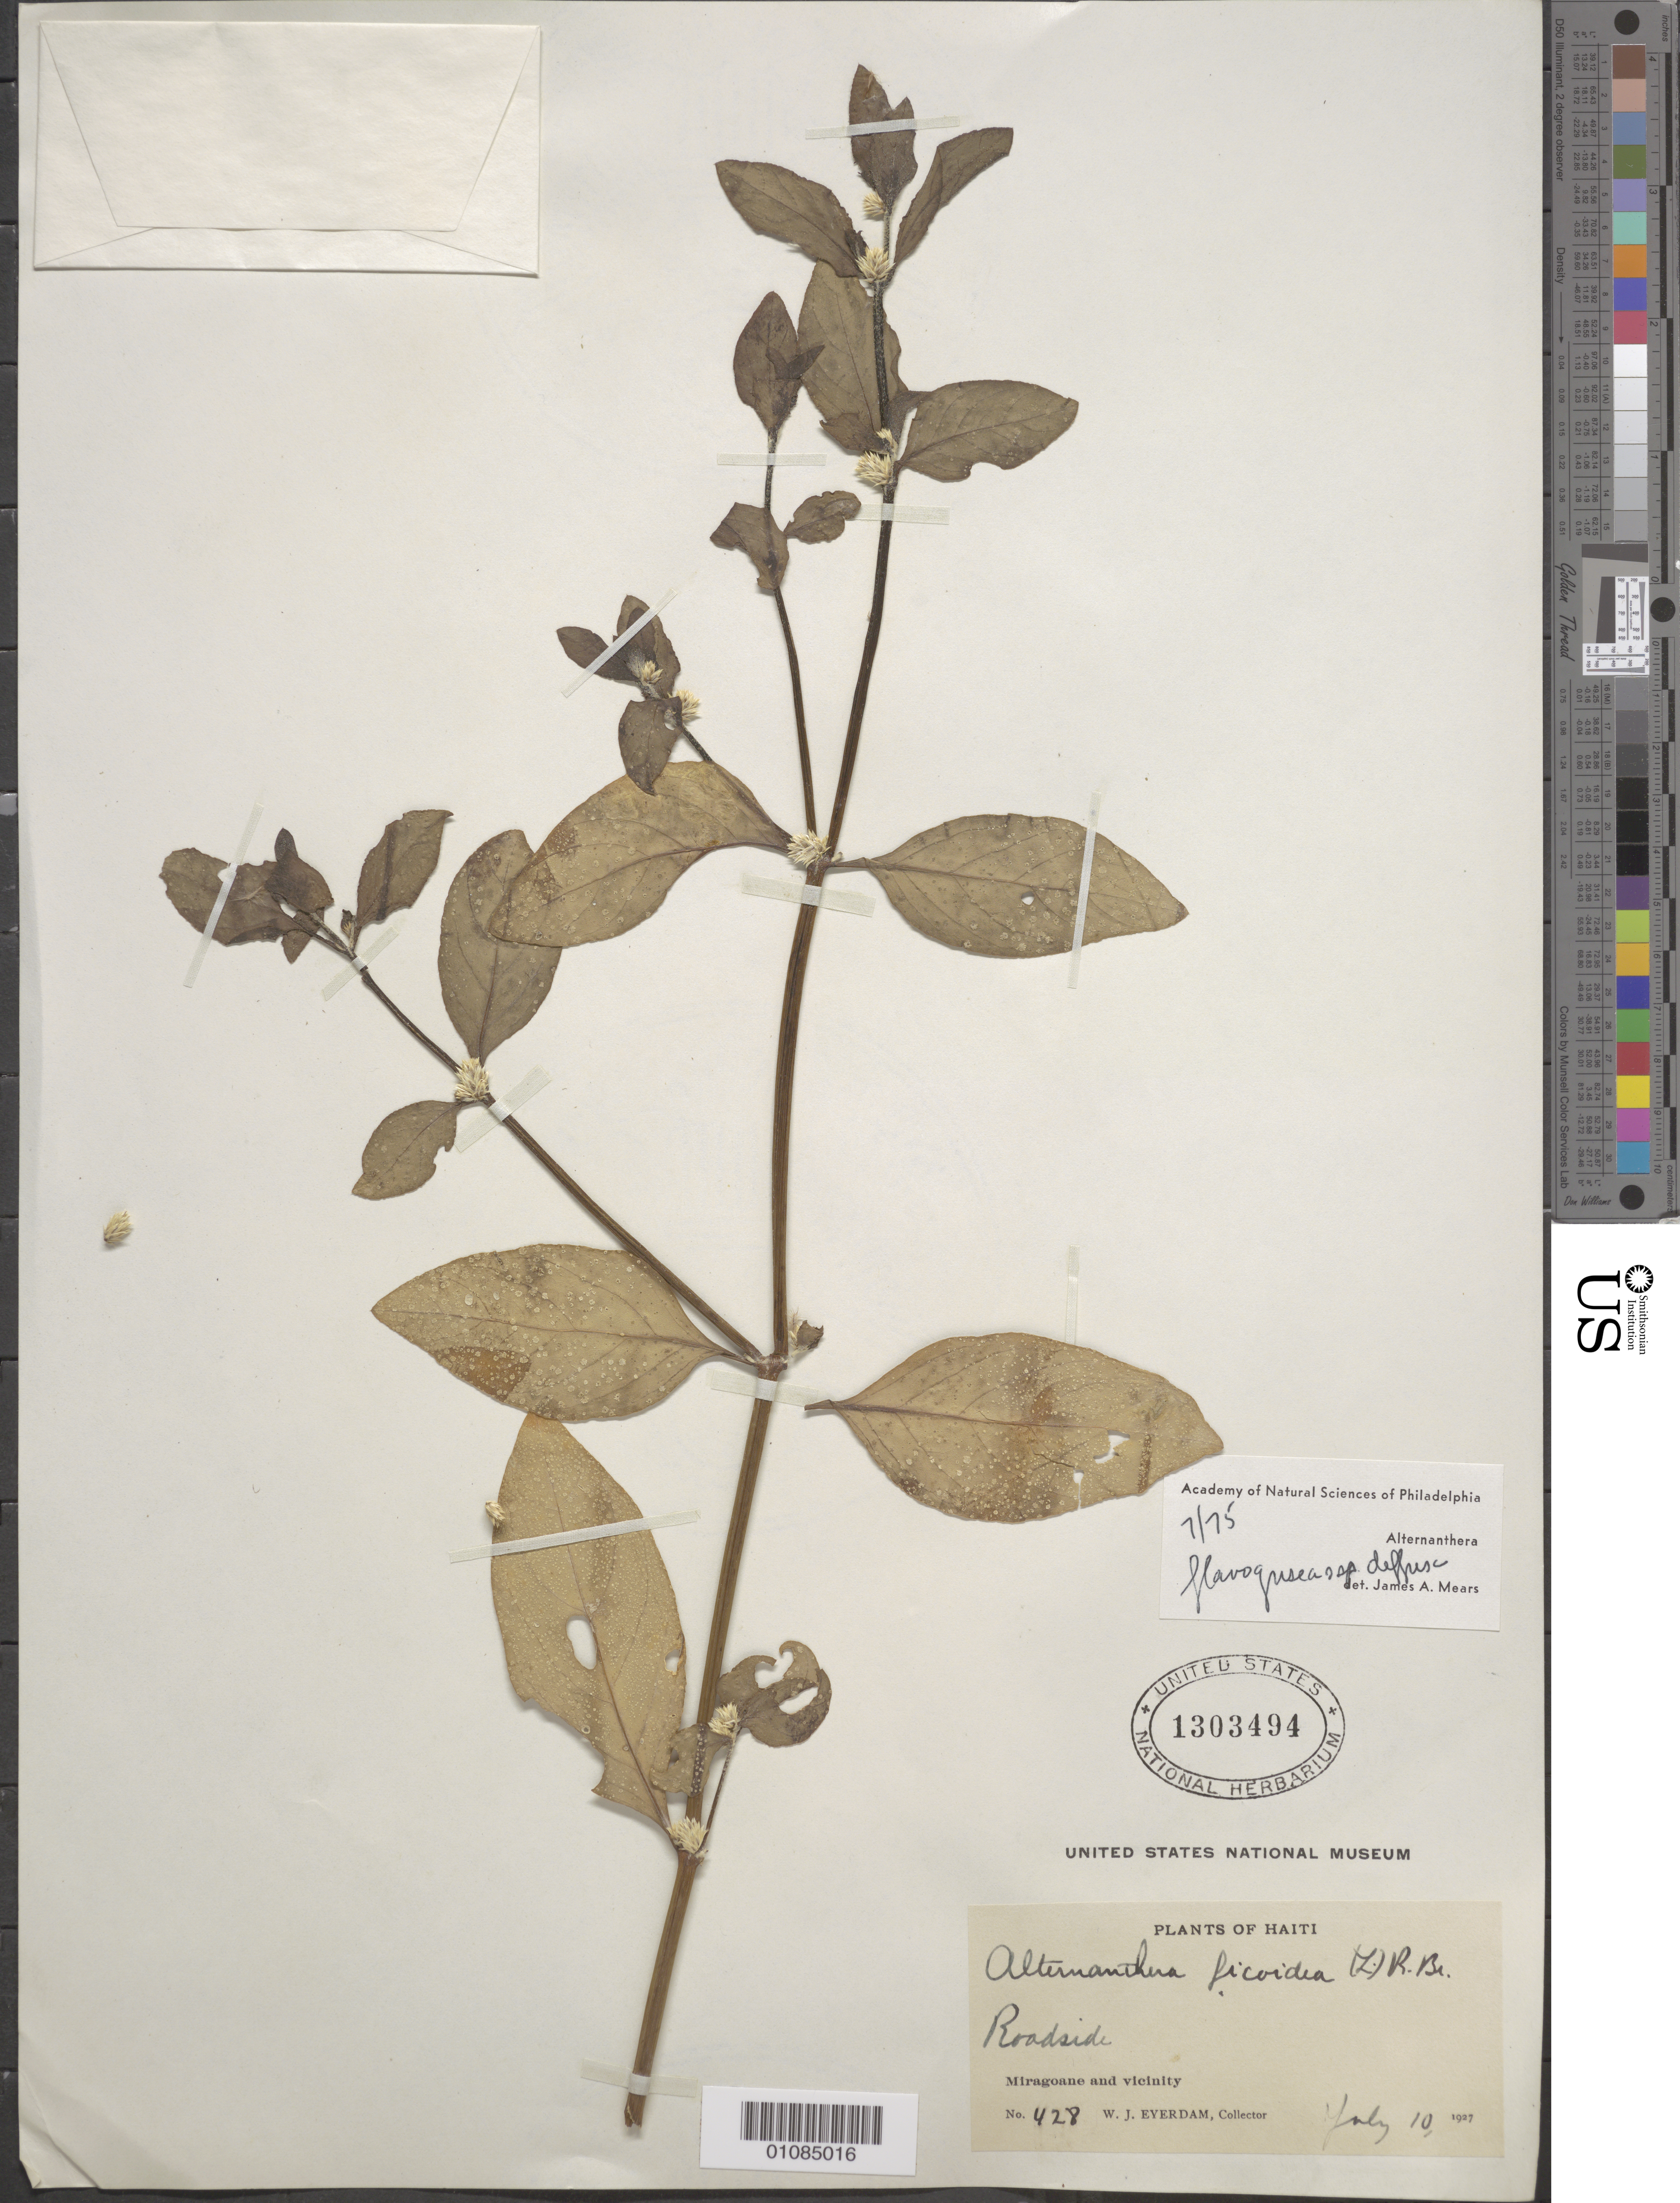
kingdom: Plantae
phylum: Tracheophyta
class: Magnoliopsida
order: Caryophyllales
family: Amaranthaceae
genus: Alternanthera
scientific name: Alternanthera flavogrisea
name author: Urb.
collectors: W. J. Eyerdam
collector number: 428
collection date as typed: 10 Jul 1927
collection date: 1927-07-10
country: Haiti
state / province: Nippes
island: Hispaniola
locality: Miragoane and vicinity.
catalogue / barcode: US 1303494